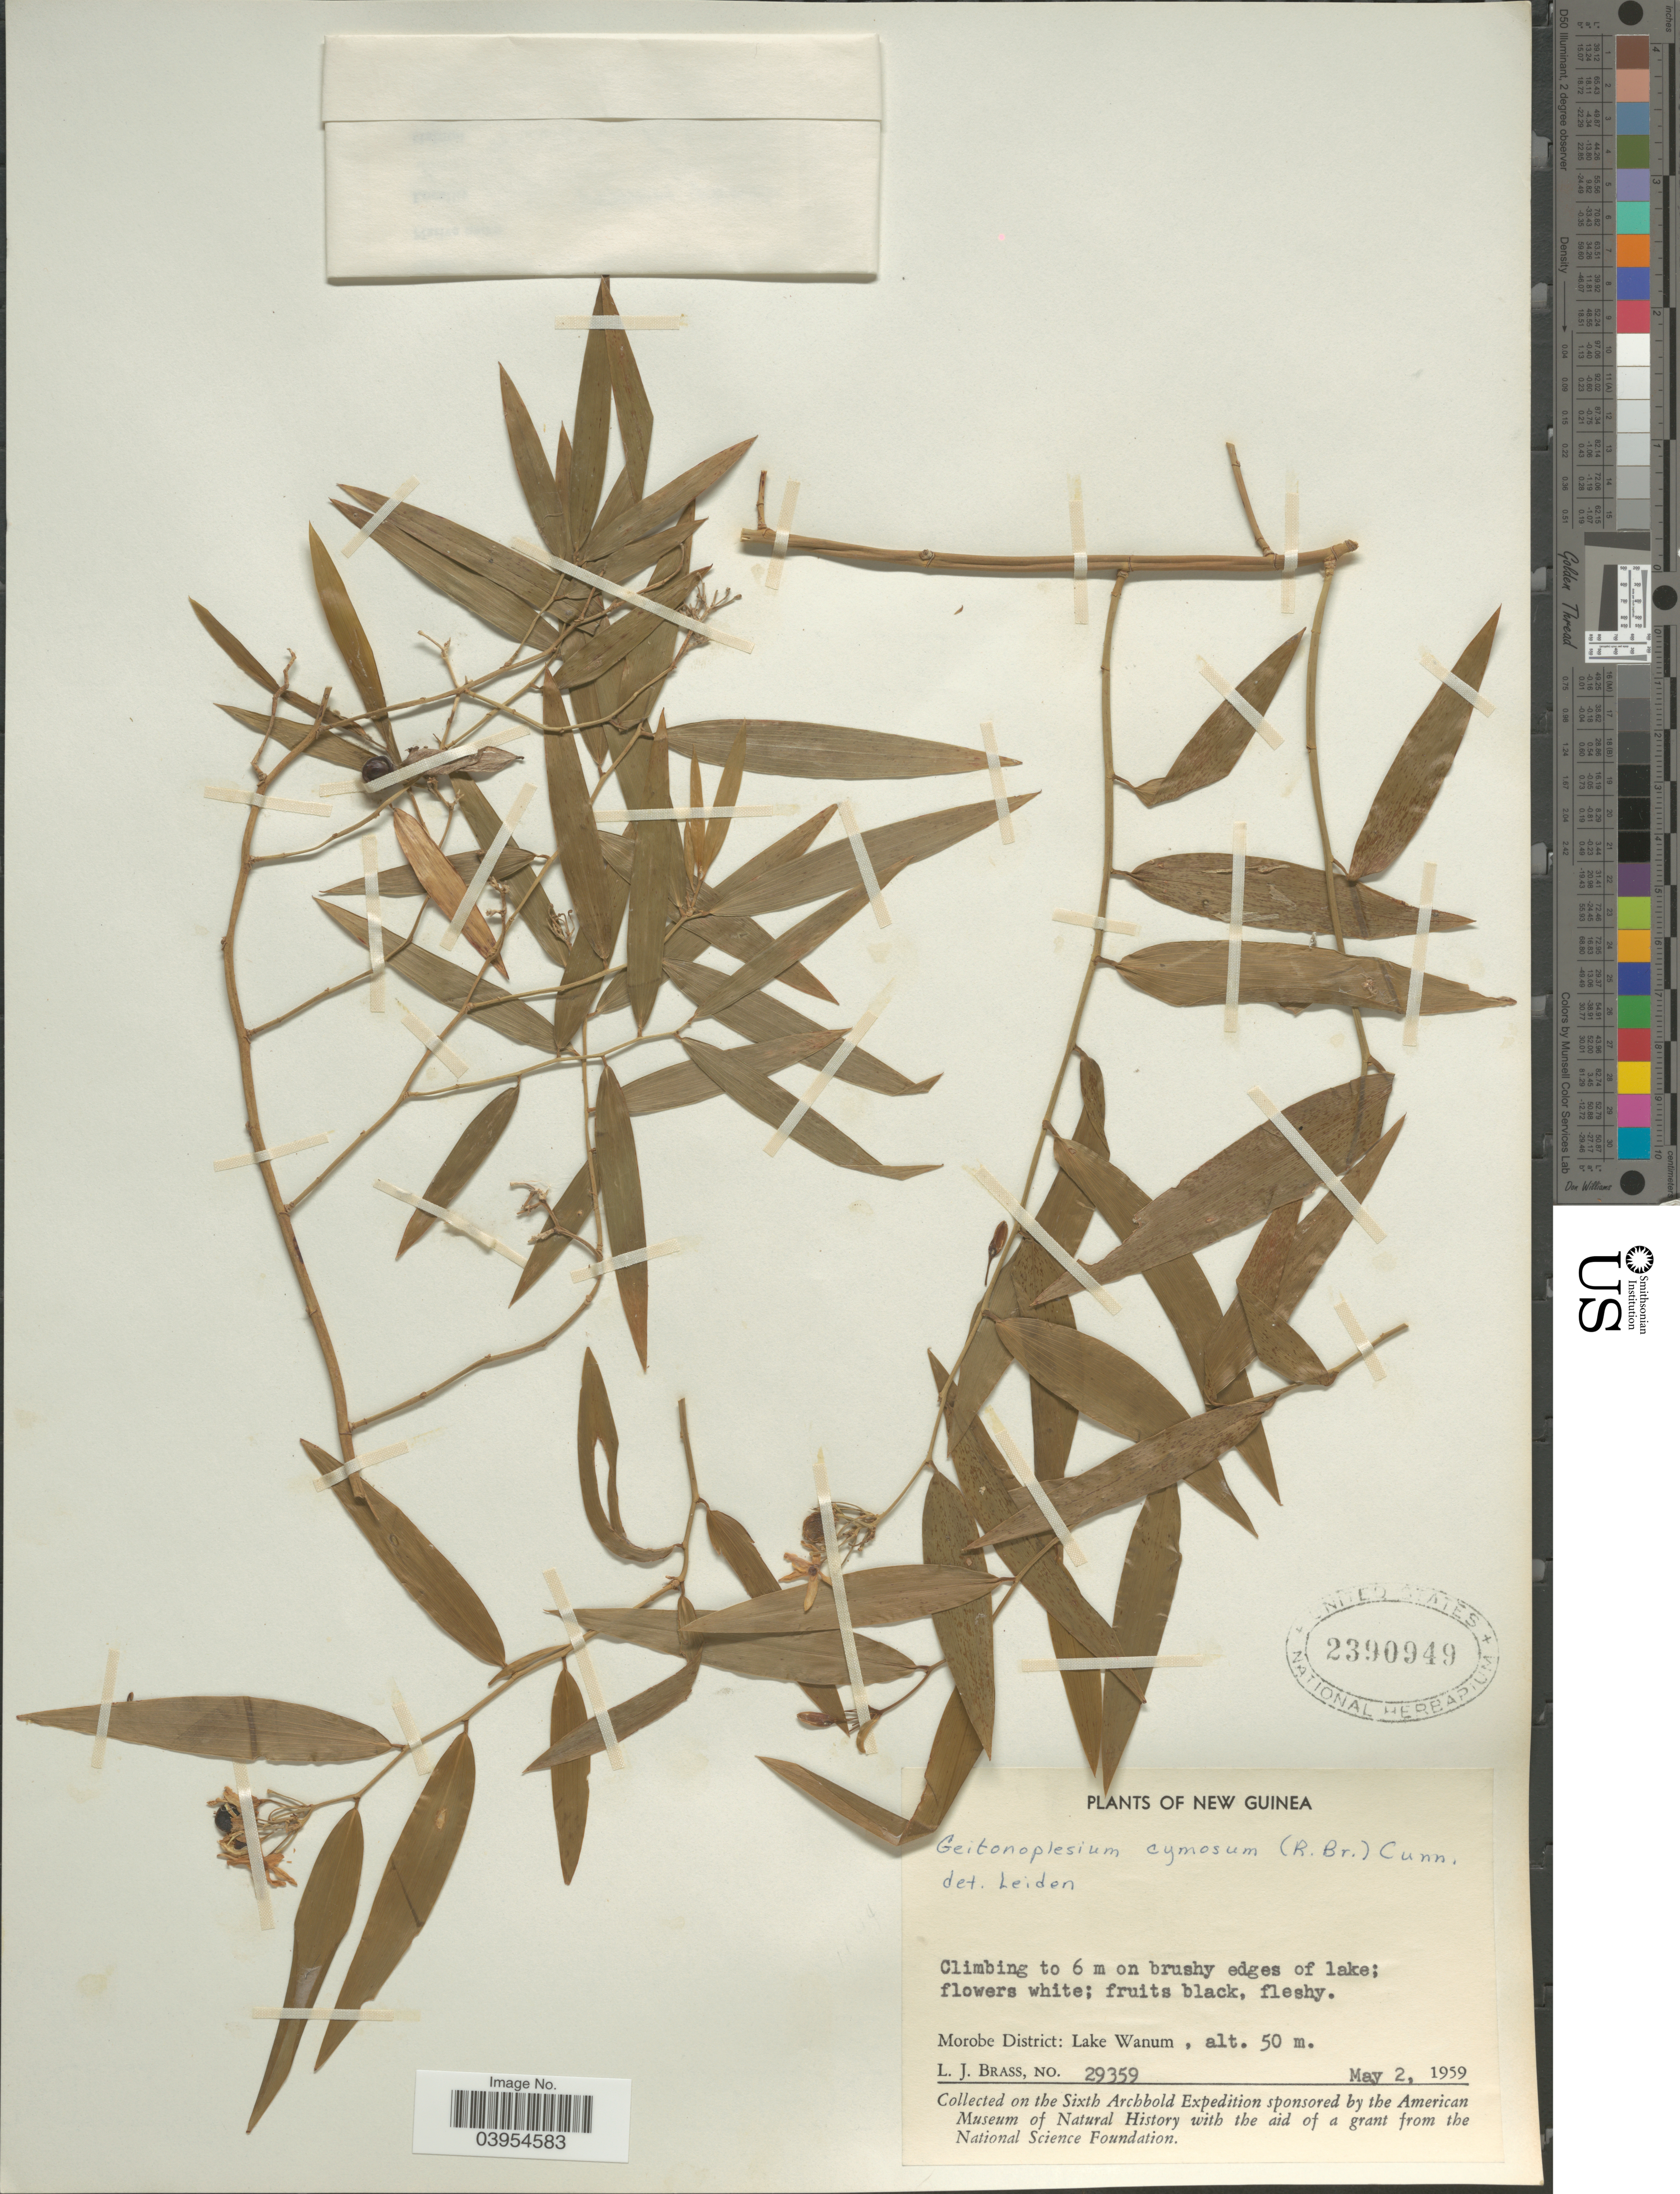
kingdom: Plantae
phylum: Tracheophyta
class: Liliopsida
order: Asparagales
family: Asphodelaceae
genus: Geitonoplesium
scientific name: Geitonoplesium cymosum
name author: (R. Br.) A. Cunn. ex Hook.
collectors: L. J. Brass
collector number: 29359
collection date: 1959-05-02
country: Papua New Guinea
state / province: Morobe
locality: New Guinea. Morobe District: Lake Wanum.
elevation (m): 50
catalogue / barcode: US 2390949